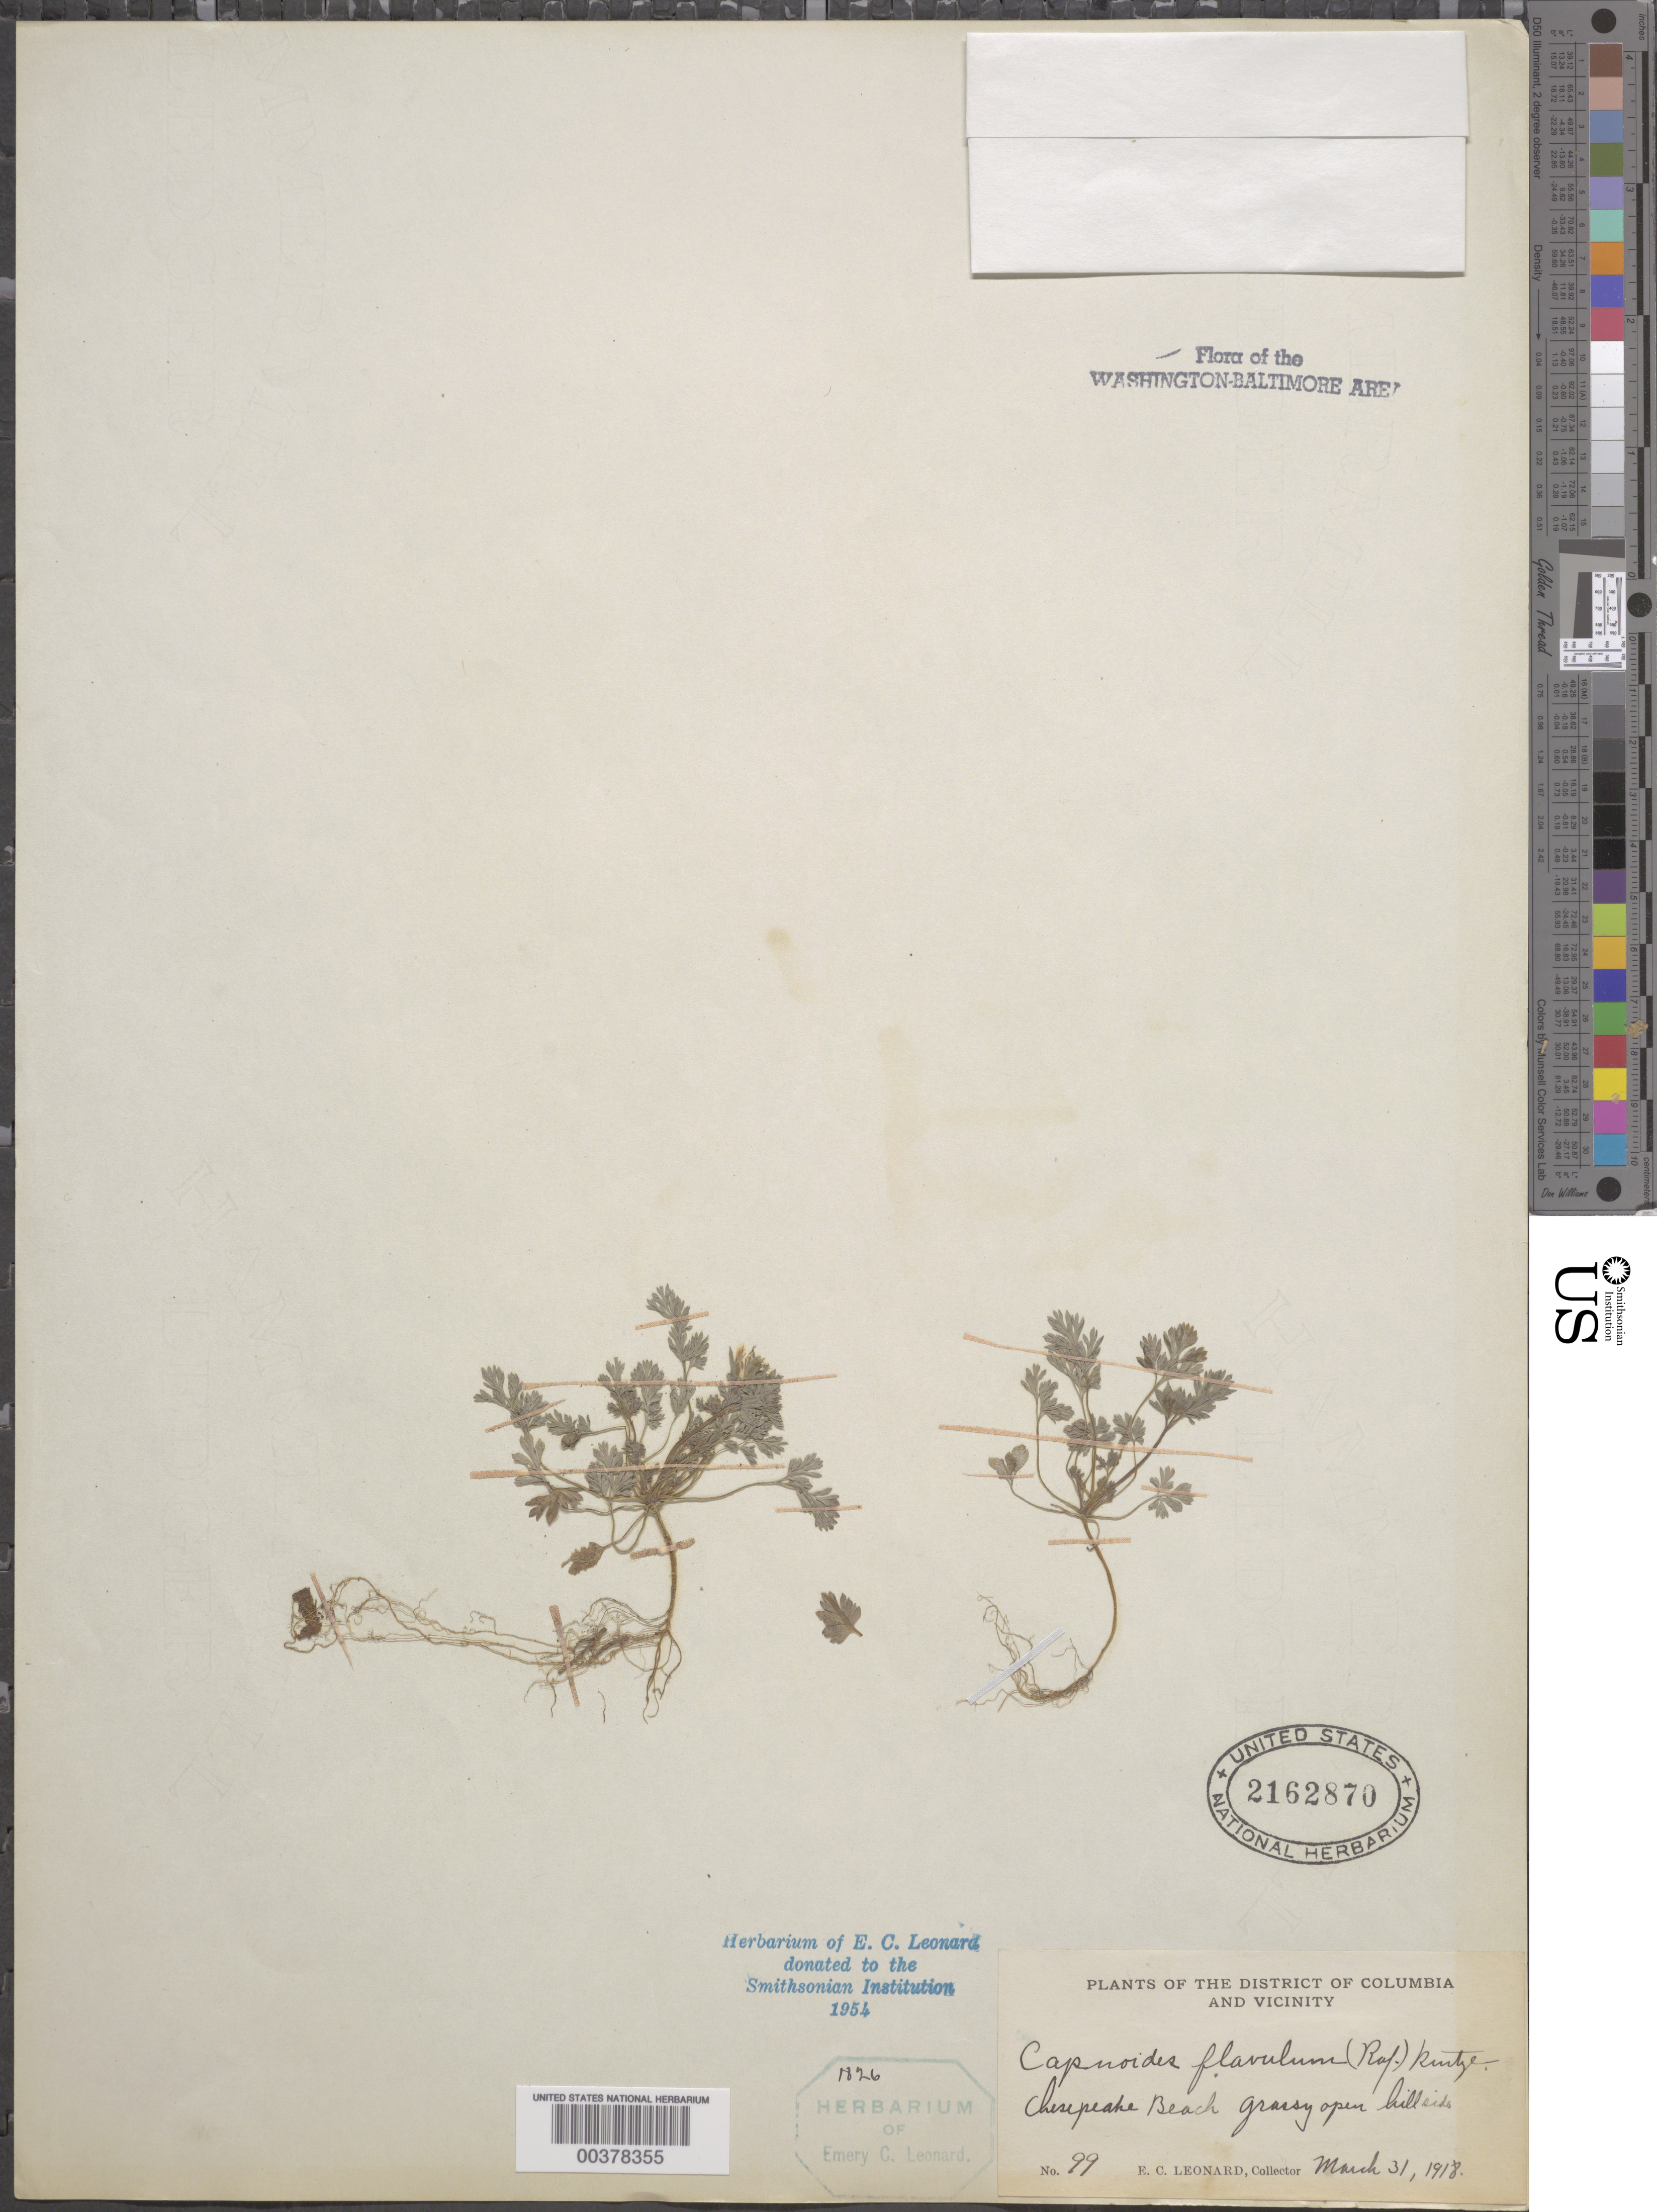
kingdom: Plantae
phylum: Tracheophyta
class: Magnoliopsida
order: Ranunculales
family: Papaveraceae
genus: Corydalis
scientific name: Corydalis flavula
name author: (Raf.) DC.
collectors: E. C. Leonard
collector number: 99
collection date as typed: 31 Mar 1918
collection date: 1918-03-31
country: United States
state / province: Maryland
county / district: Calvert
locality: Chesapeake Beach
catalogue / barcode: US 2162870